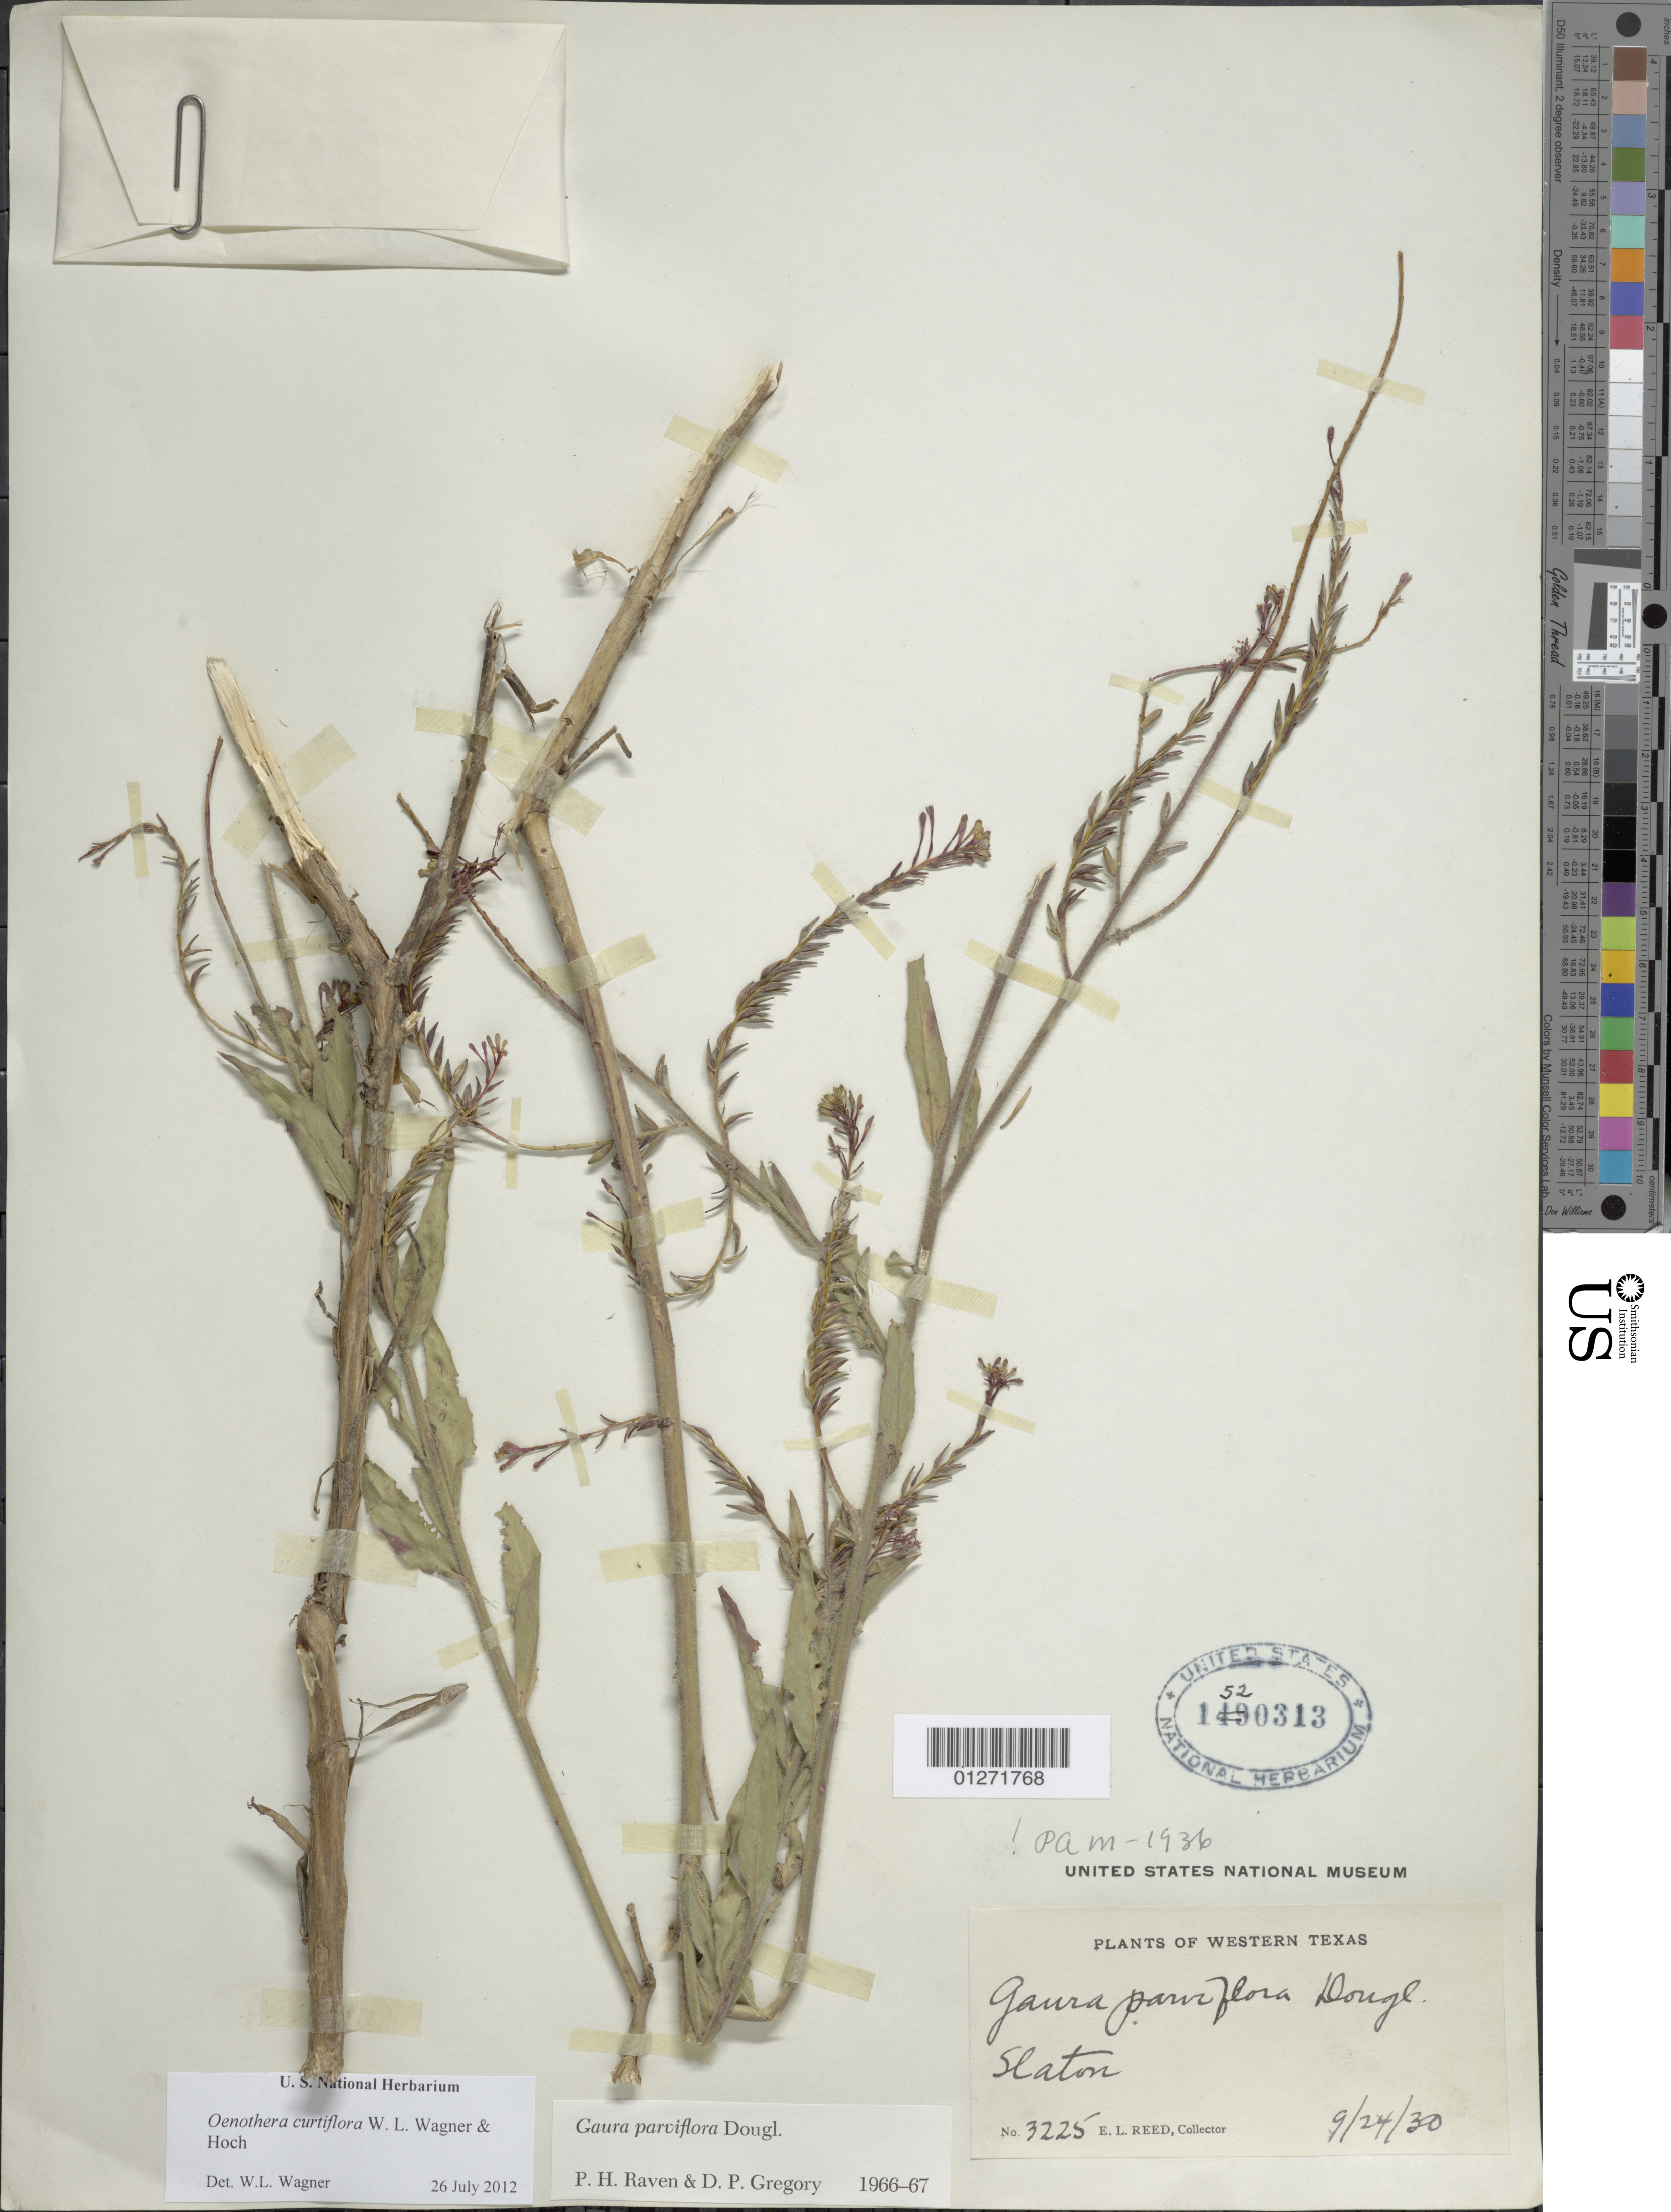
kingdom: Plantae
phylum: Tracheophyta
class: Magnoliopsida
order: Myrtales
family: Onagraceae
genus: Oenothera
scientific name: Oenothera curtiflora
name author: W.L. Wagner & Hoch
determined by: Wagner, W. L., (BOT), Smithsonian Institution - National Museum of Natural History (UNITED STATES)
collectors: E. Reed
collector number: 3225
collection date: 1930-09-24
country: United States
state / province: Texas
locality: Slaton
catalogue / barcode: US 1520313